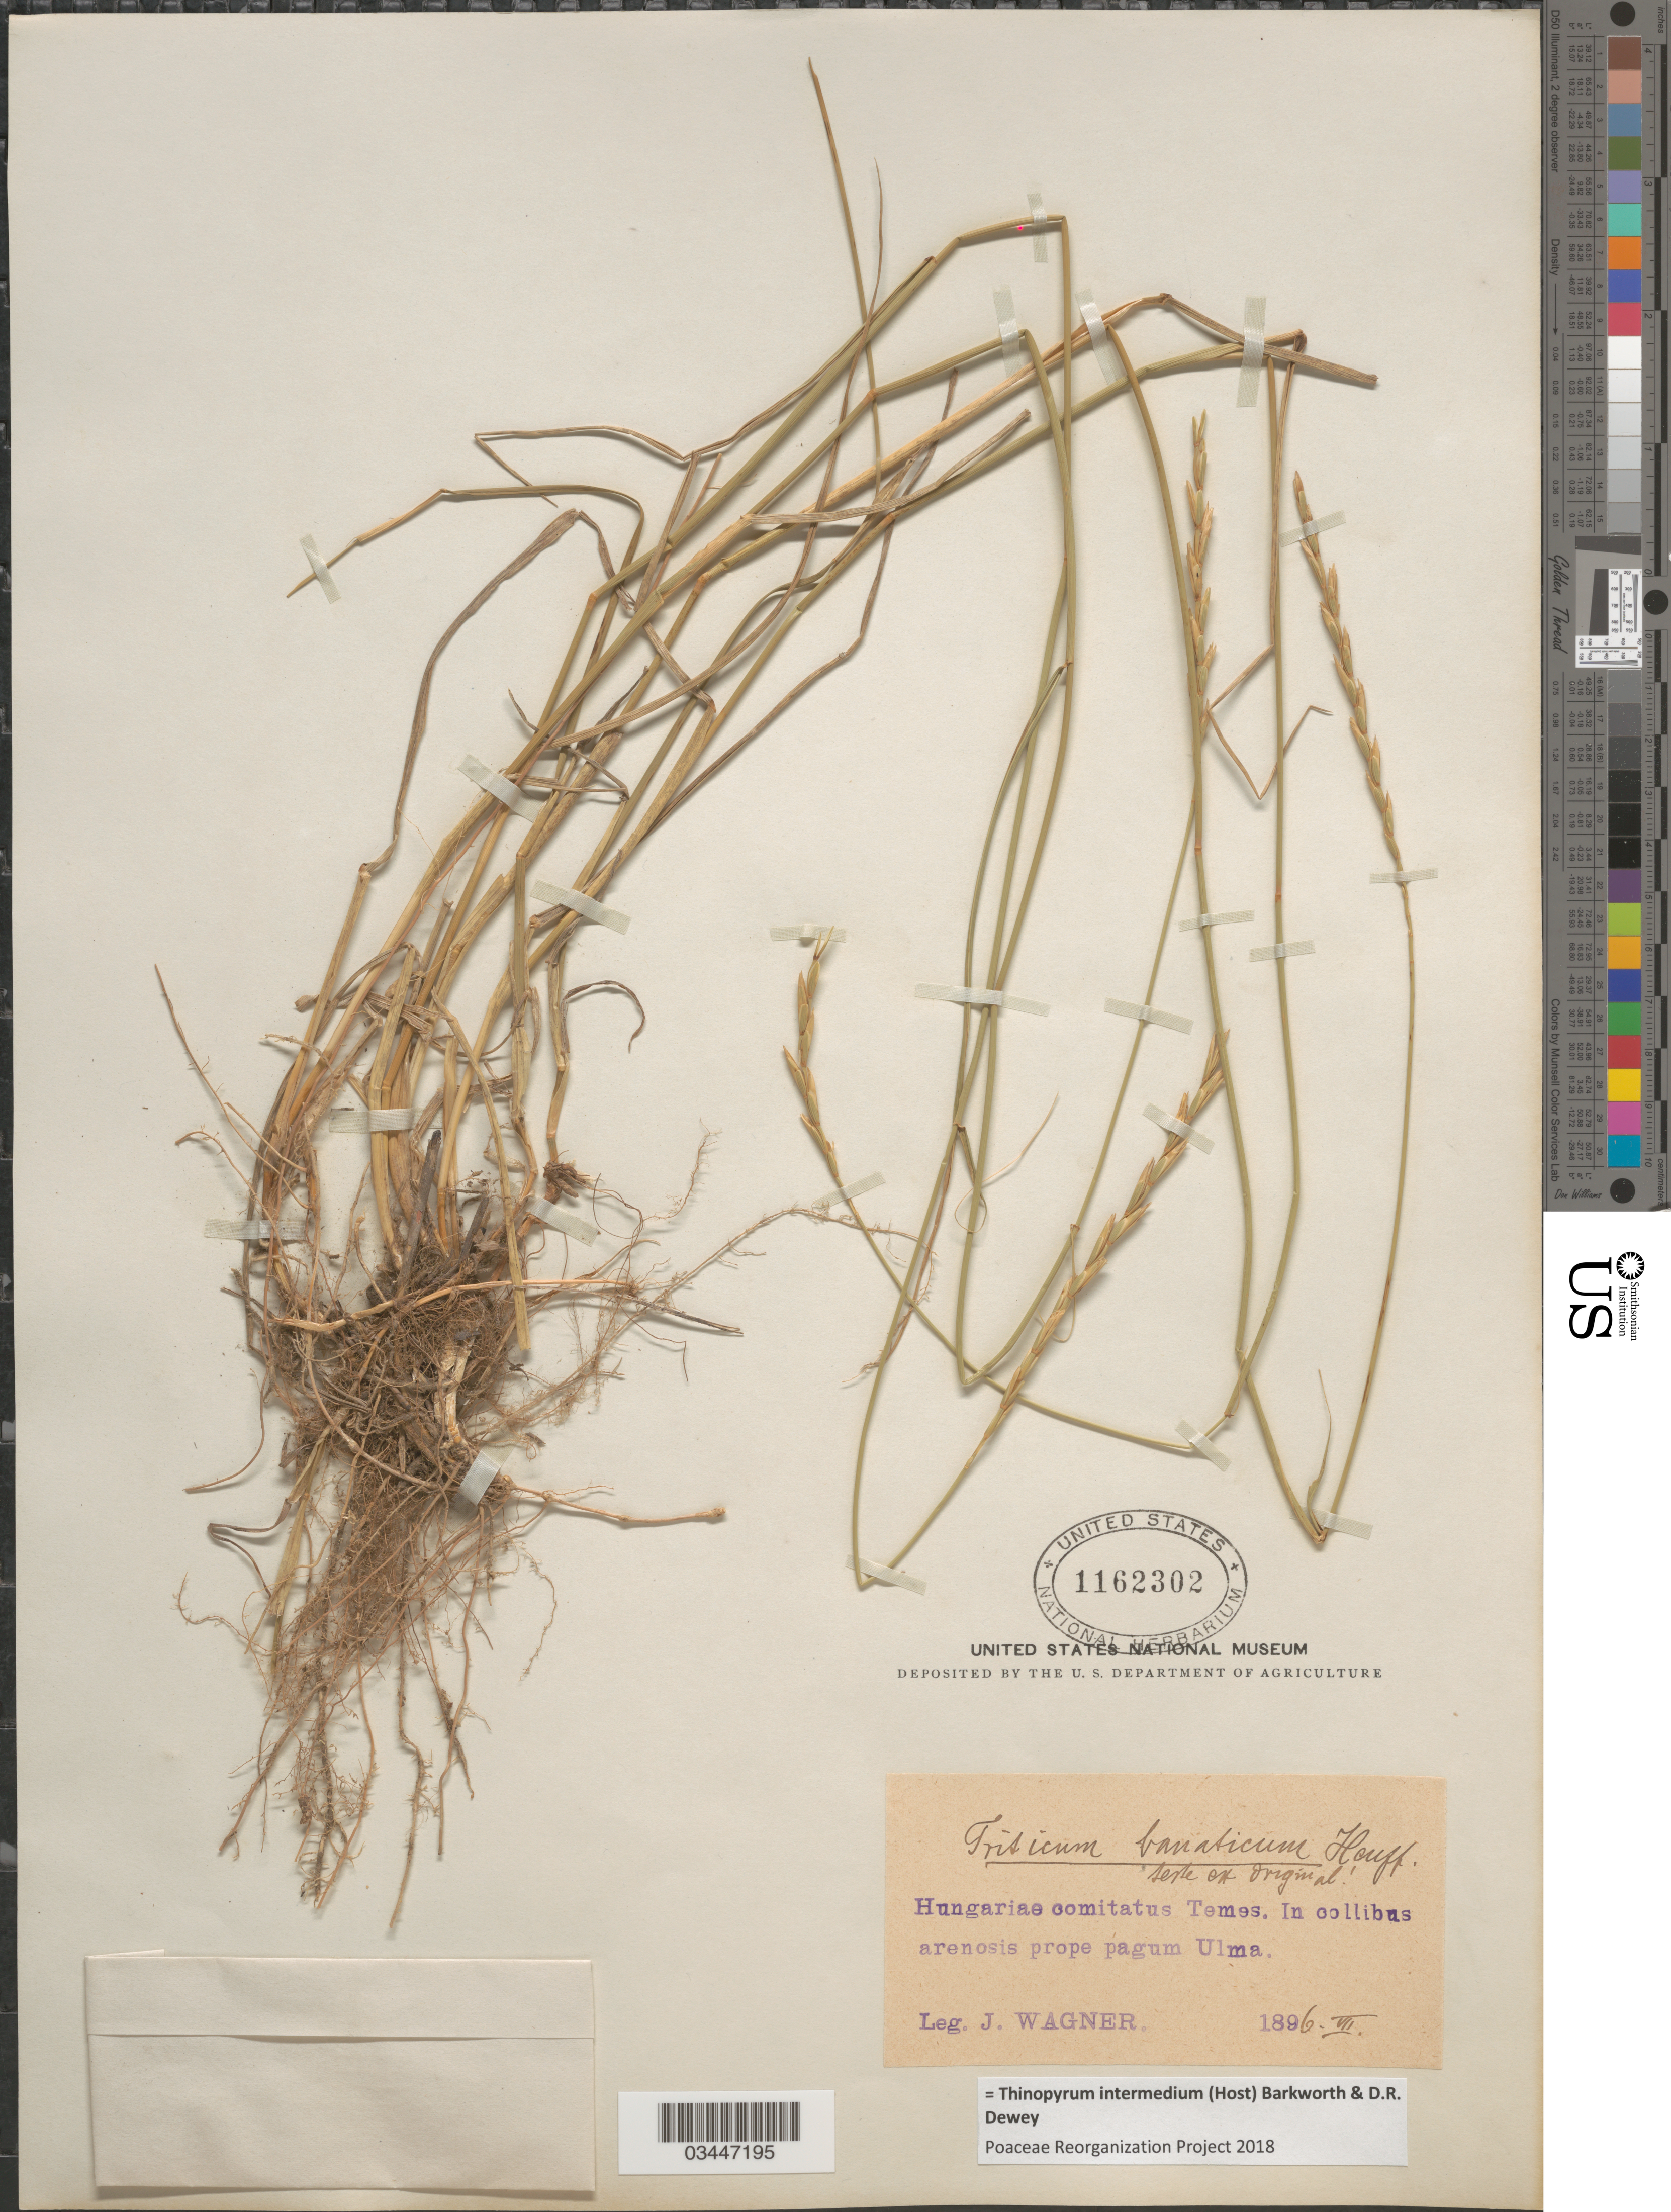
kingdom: Plantae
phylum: Tracheophyta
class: Liliopsida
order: Poales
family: Poaceae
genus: Thinopyrum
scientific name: Thinopyrum intermedium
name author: (Host) Barkworth & Dewey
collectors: J. Wagner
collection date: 1896-07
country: Hungary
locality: Hungariae comitatus Temes. In collibus arenosis prope pagum Ulma.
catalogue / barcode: US 1162302